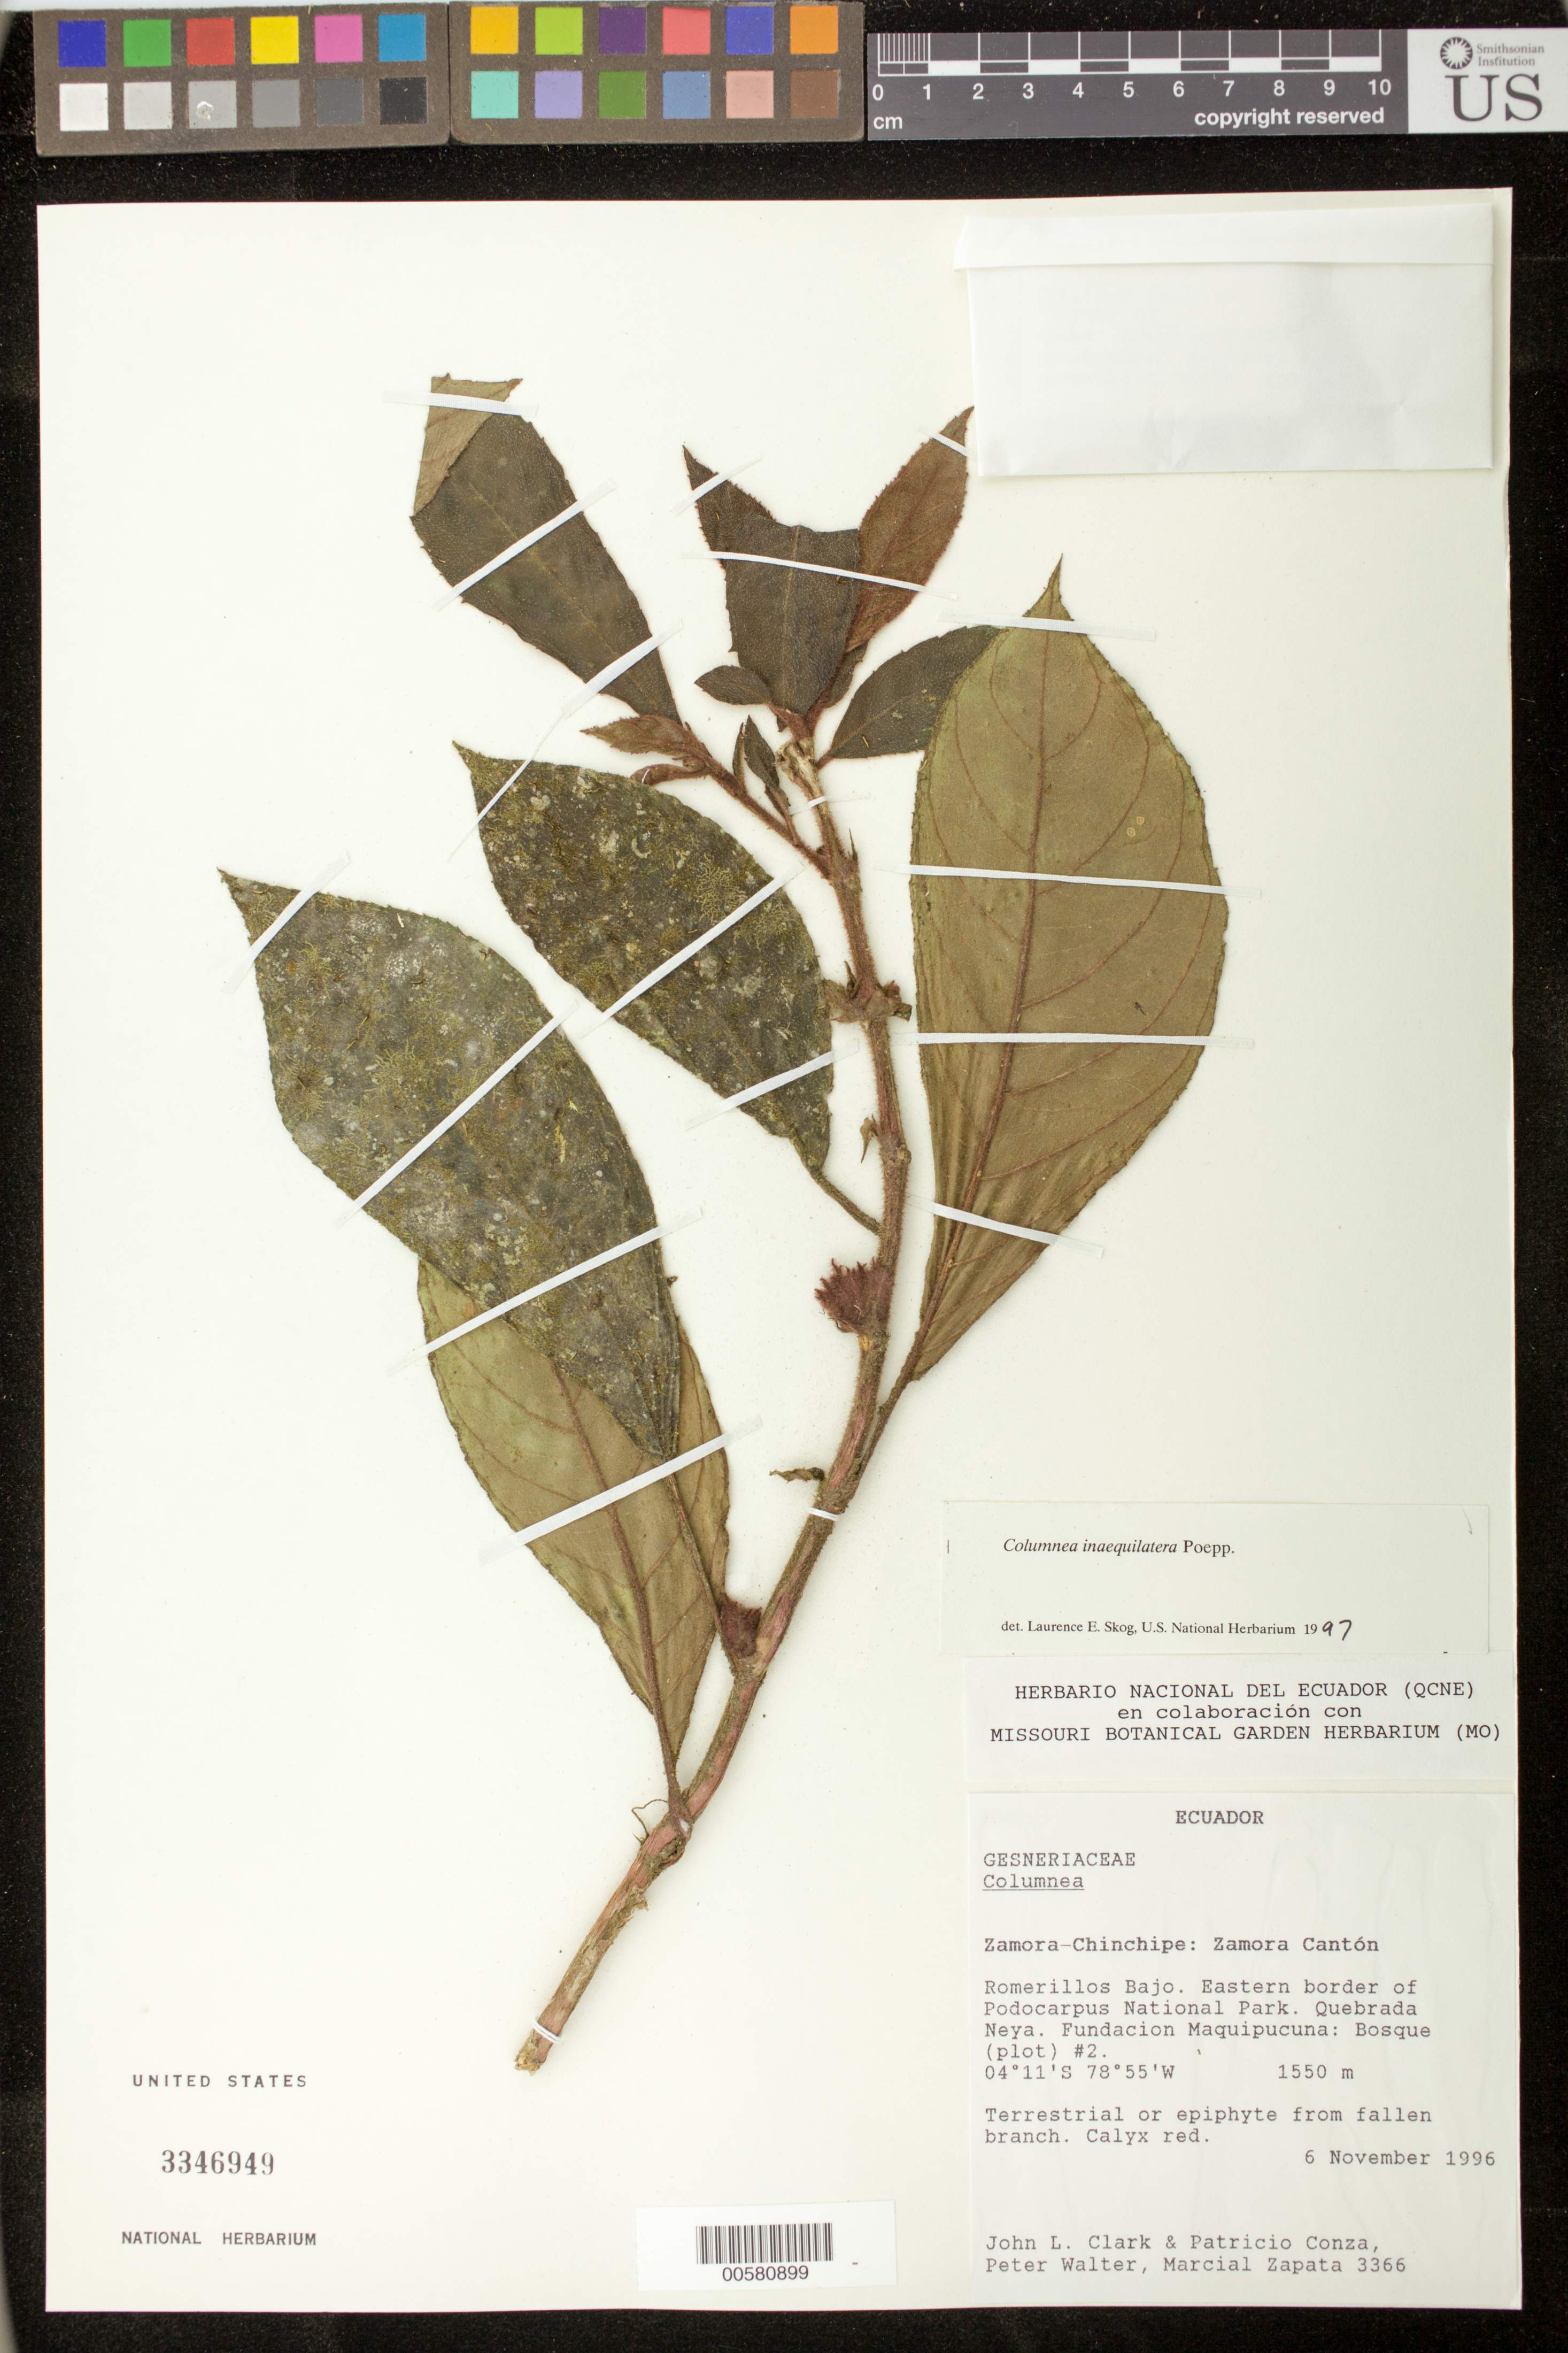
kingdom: Plantae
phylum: Tracheophyta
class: Magnoliopsida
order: Lamiales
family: Gesneriaceae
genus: Columnea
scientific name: Columnea inaequilatera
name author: Poepp.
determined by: Skog, Laurence E.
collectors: J. L. Clark, P. Conza, P. Walter & M. Zapata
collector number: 3366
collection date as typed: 06 Nov 1996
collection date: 1996-11-06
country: Ecuador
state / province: Zamora-Chinchipe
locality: Zamora Cantón. Romerillos Bajo, eastern border of Podocarpus National Park, Quebrada Neya. Fundacion Maquipucuna: Bosque (plot) #2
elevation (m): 1550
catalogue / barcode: US 3346949